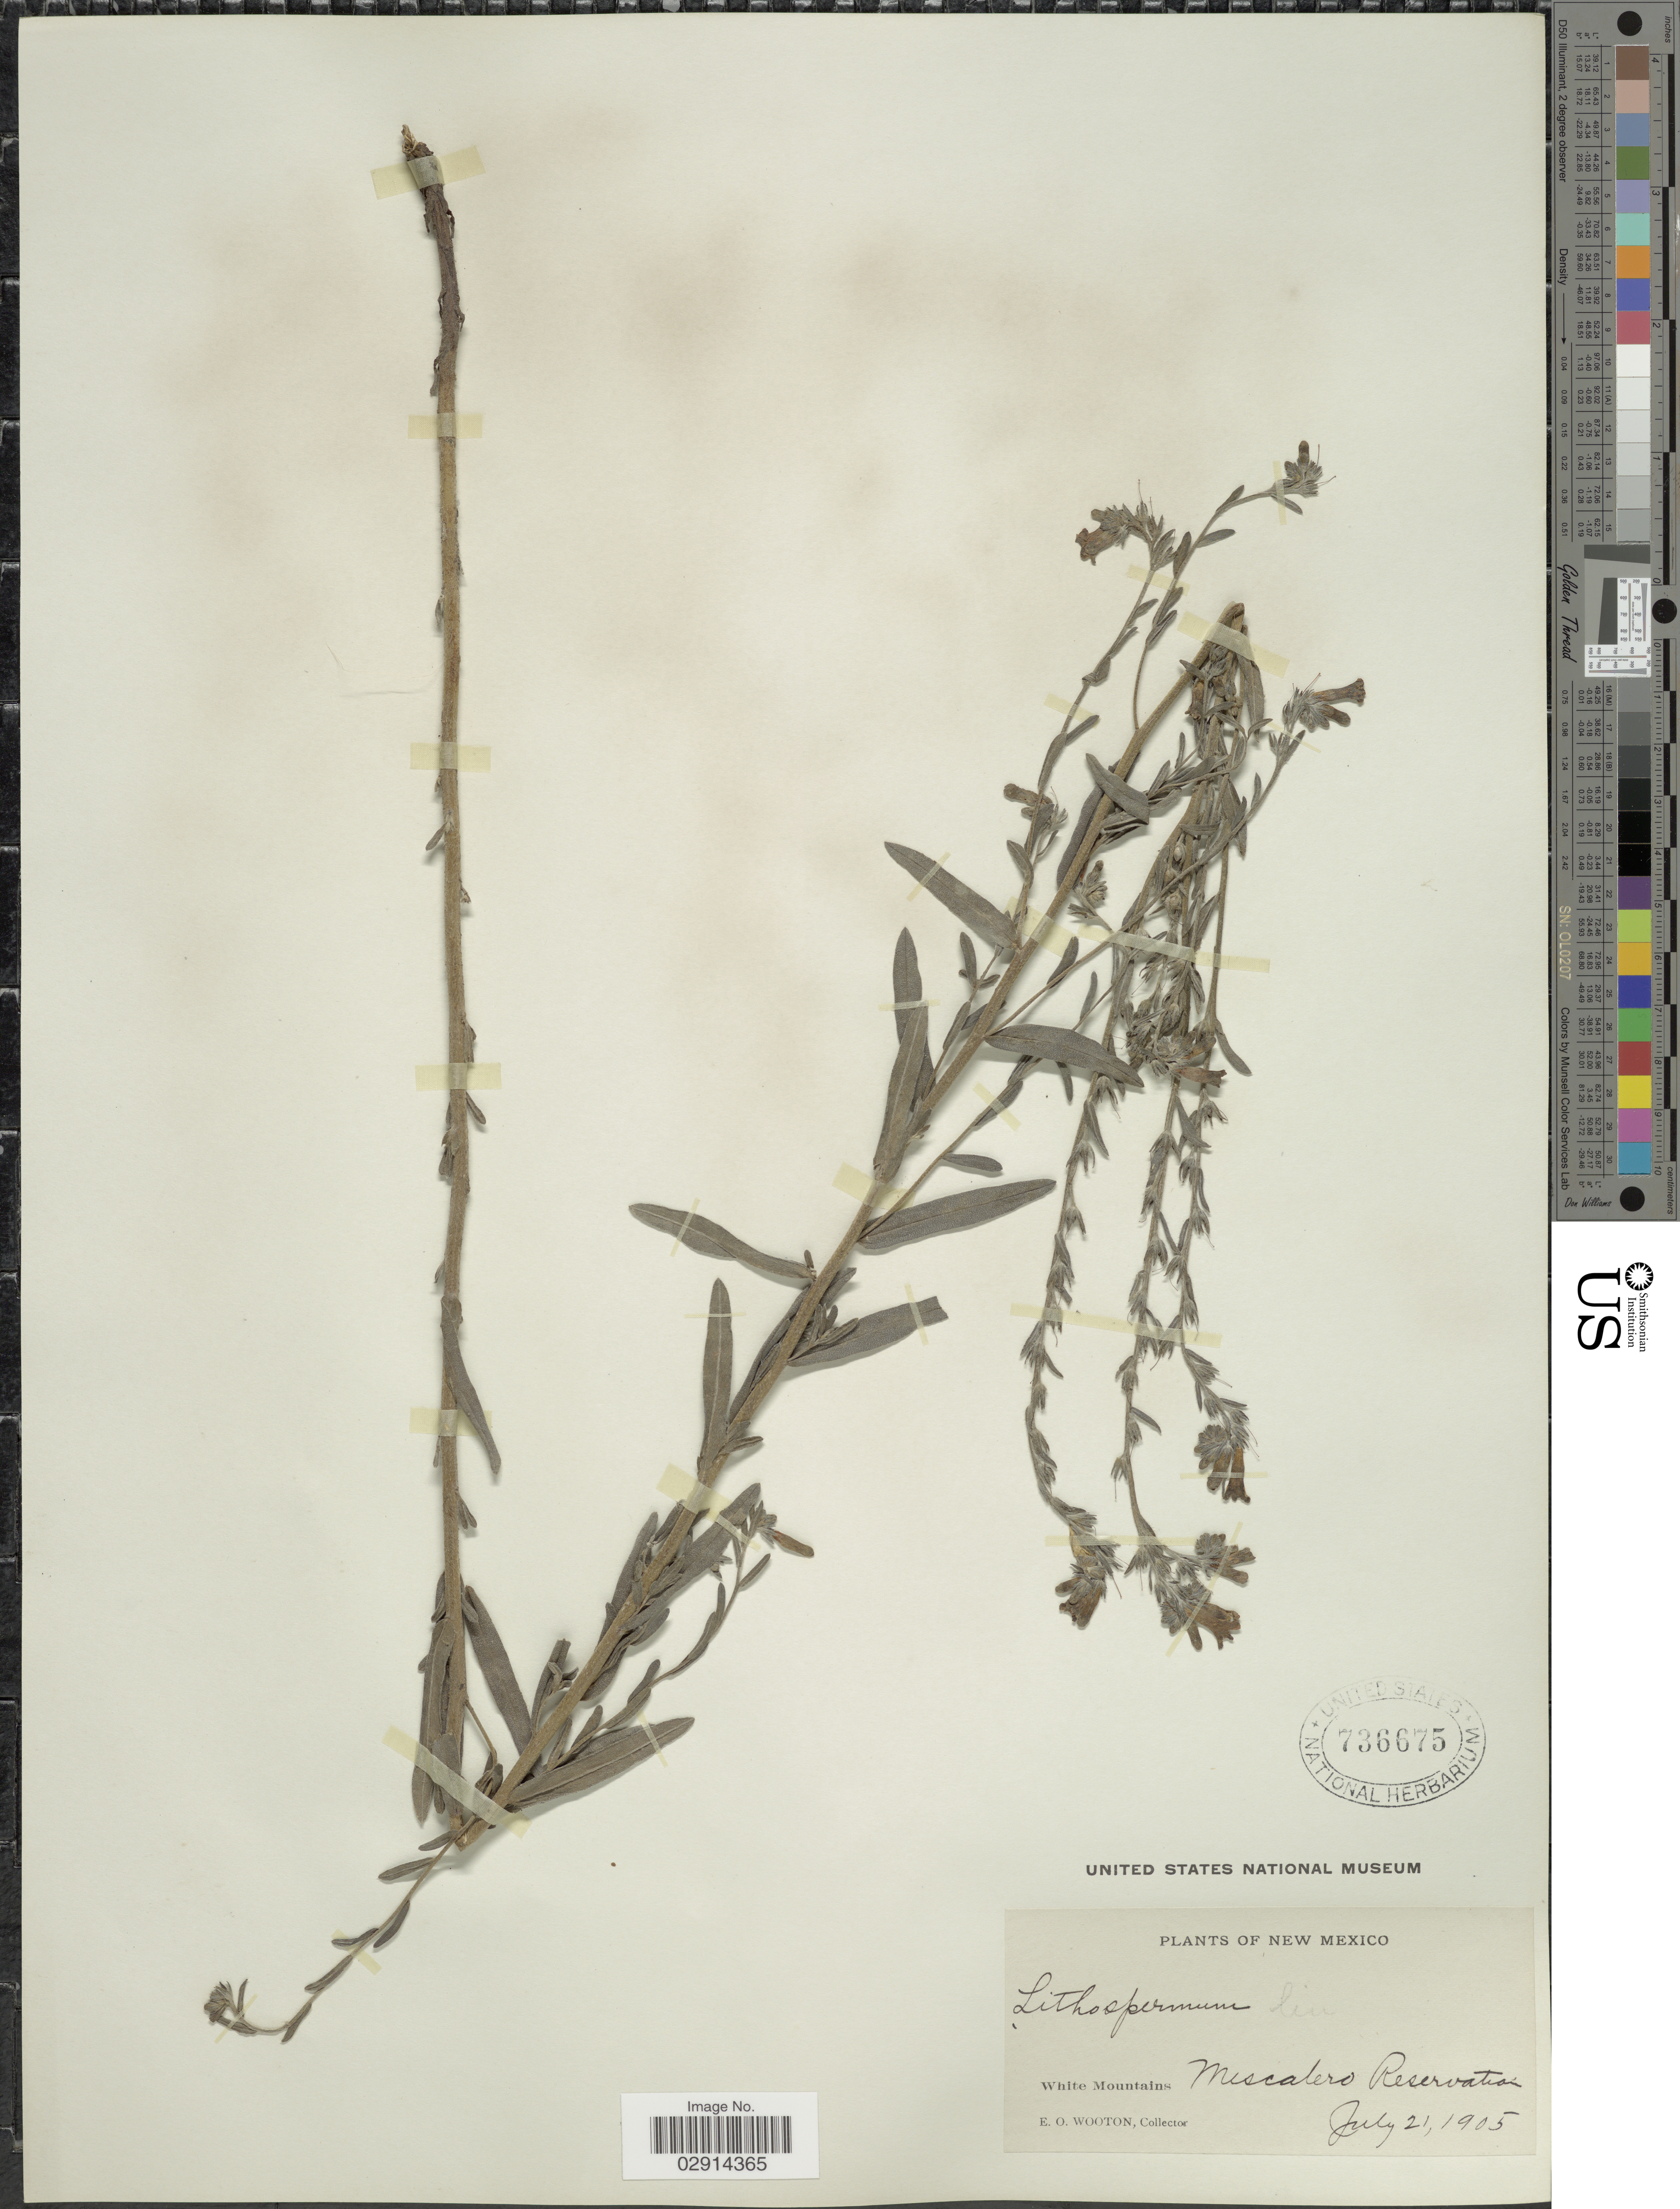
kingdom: Plantae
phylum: Tracheophyta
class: Magnoliopsida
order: Boraginales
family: Boraginaceae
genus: Lithospermum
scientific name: Lithospermum multiflorum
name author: Torr. ex A. Gray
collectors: E. O. Wooton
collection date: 1905-07-21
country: United States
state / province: New Mexico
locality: White Mountains, Miscalero Reservation.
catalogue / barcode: US 736675